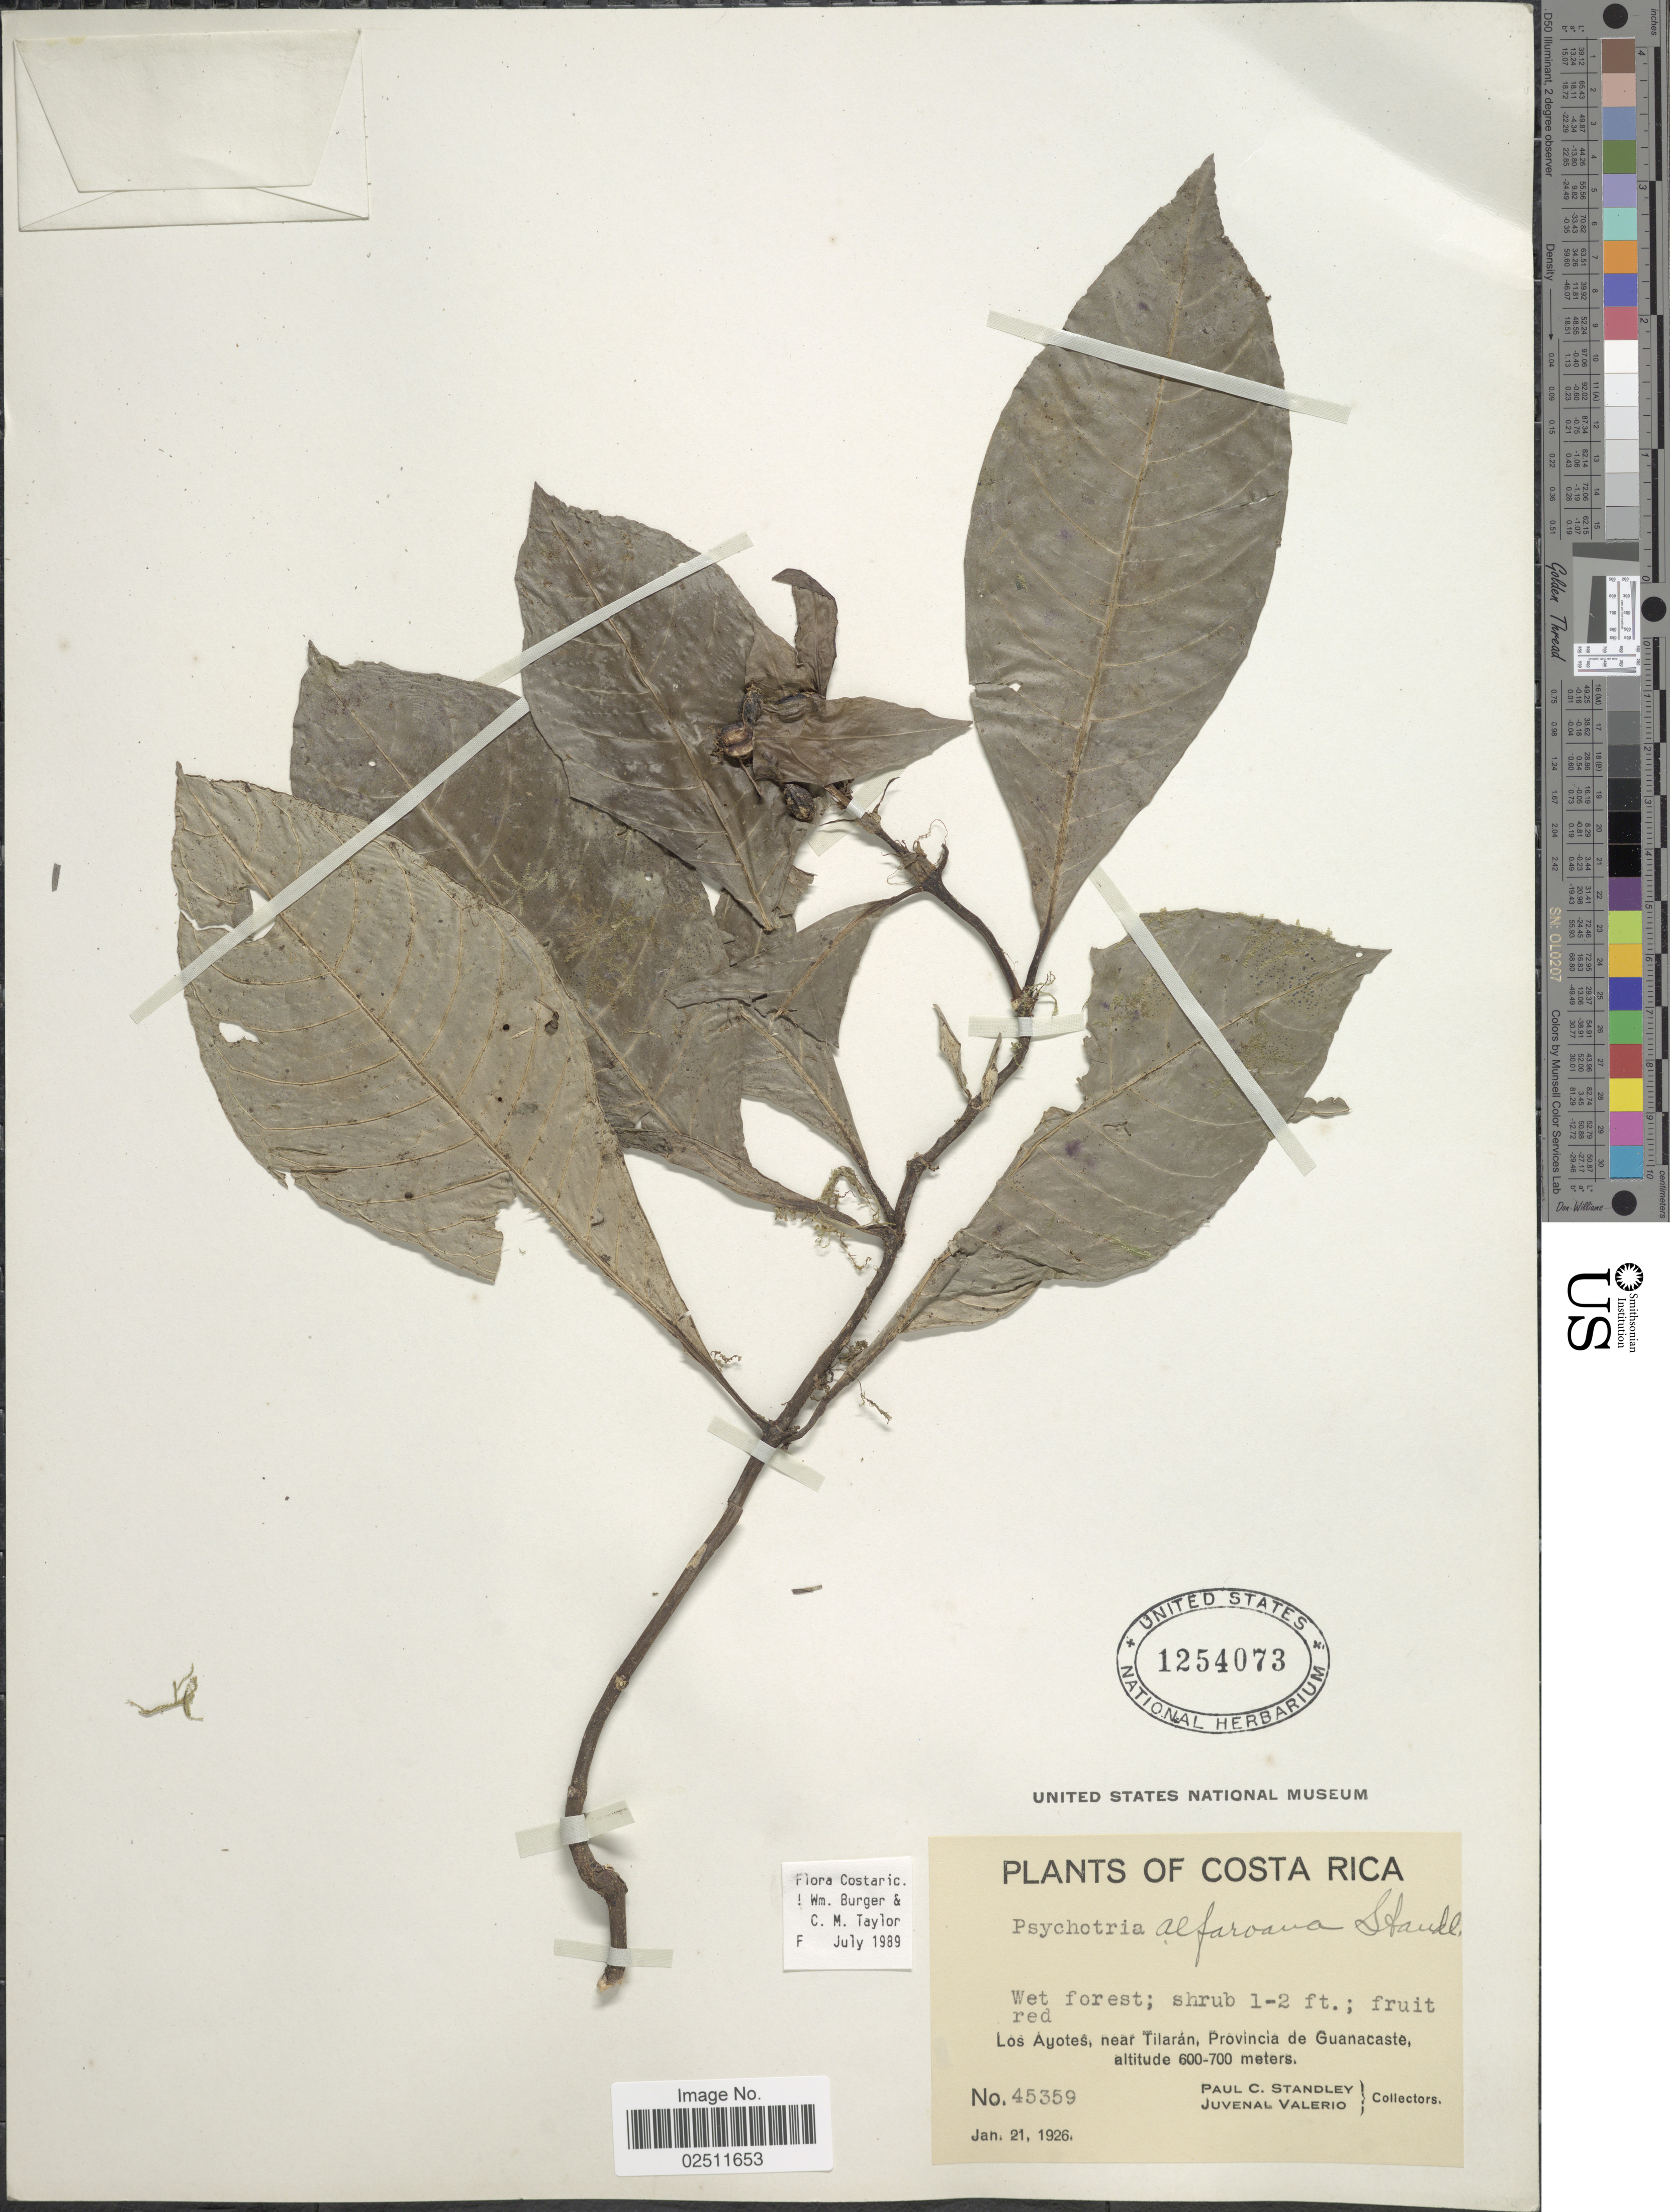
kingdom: Plantae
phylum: Tracheophyta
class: Magnoliopsida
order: Gentianales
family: Rubiaceae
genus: Psychotria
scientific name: Psychotria alfaroana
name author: Standl.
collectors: P. C. Standley & J. Valerio R.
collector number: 45359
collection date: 1926-01-21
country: Costa Rica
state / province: Guanacaste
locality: Los Ayotes, near Tilarán.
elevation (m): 600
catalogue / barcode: US 1254073